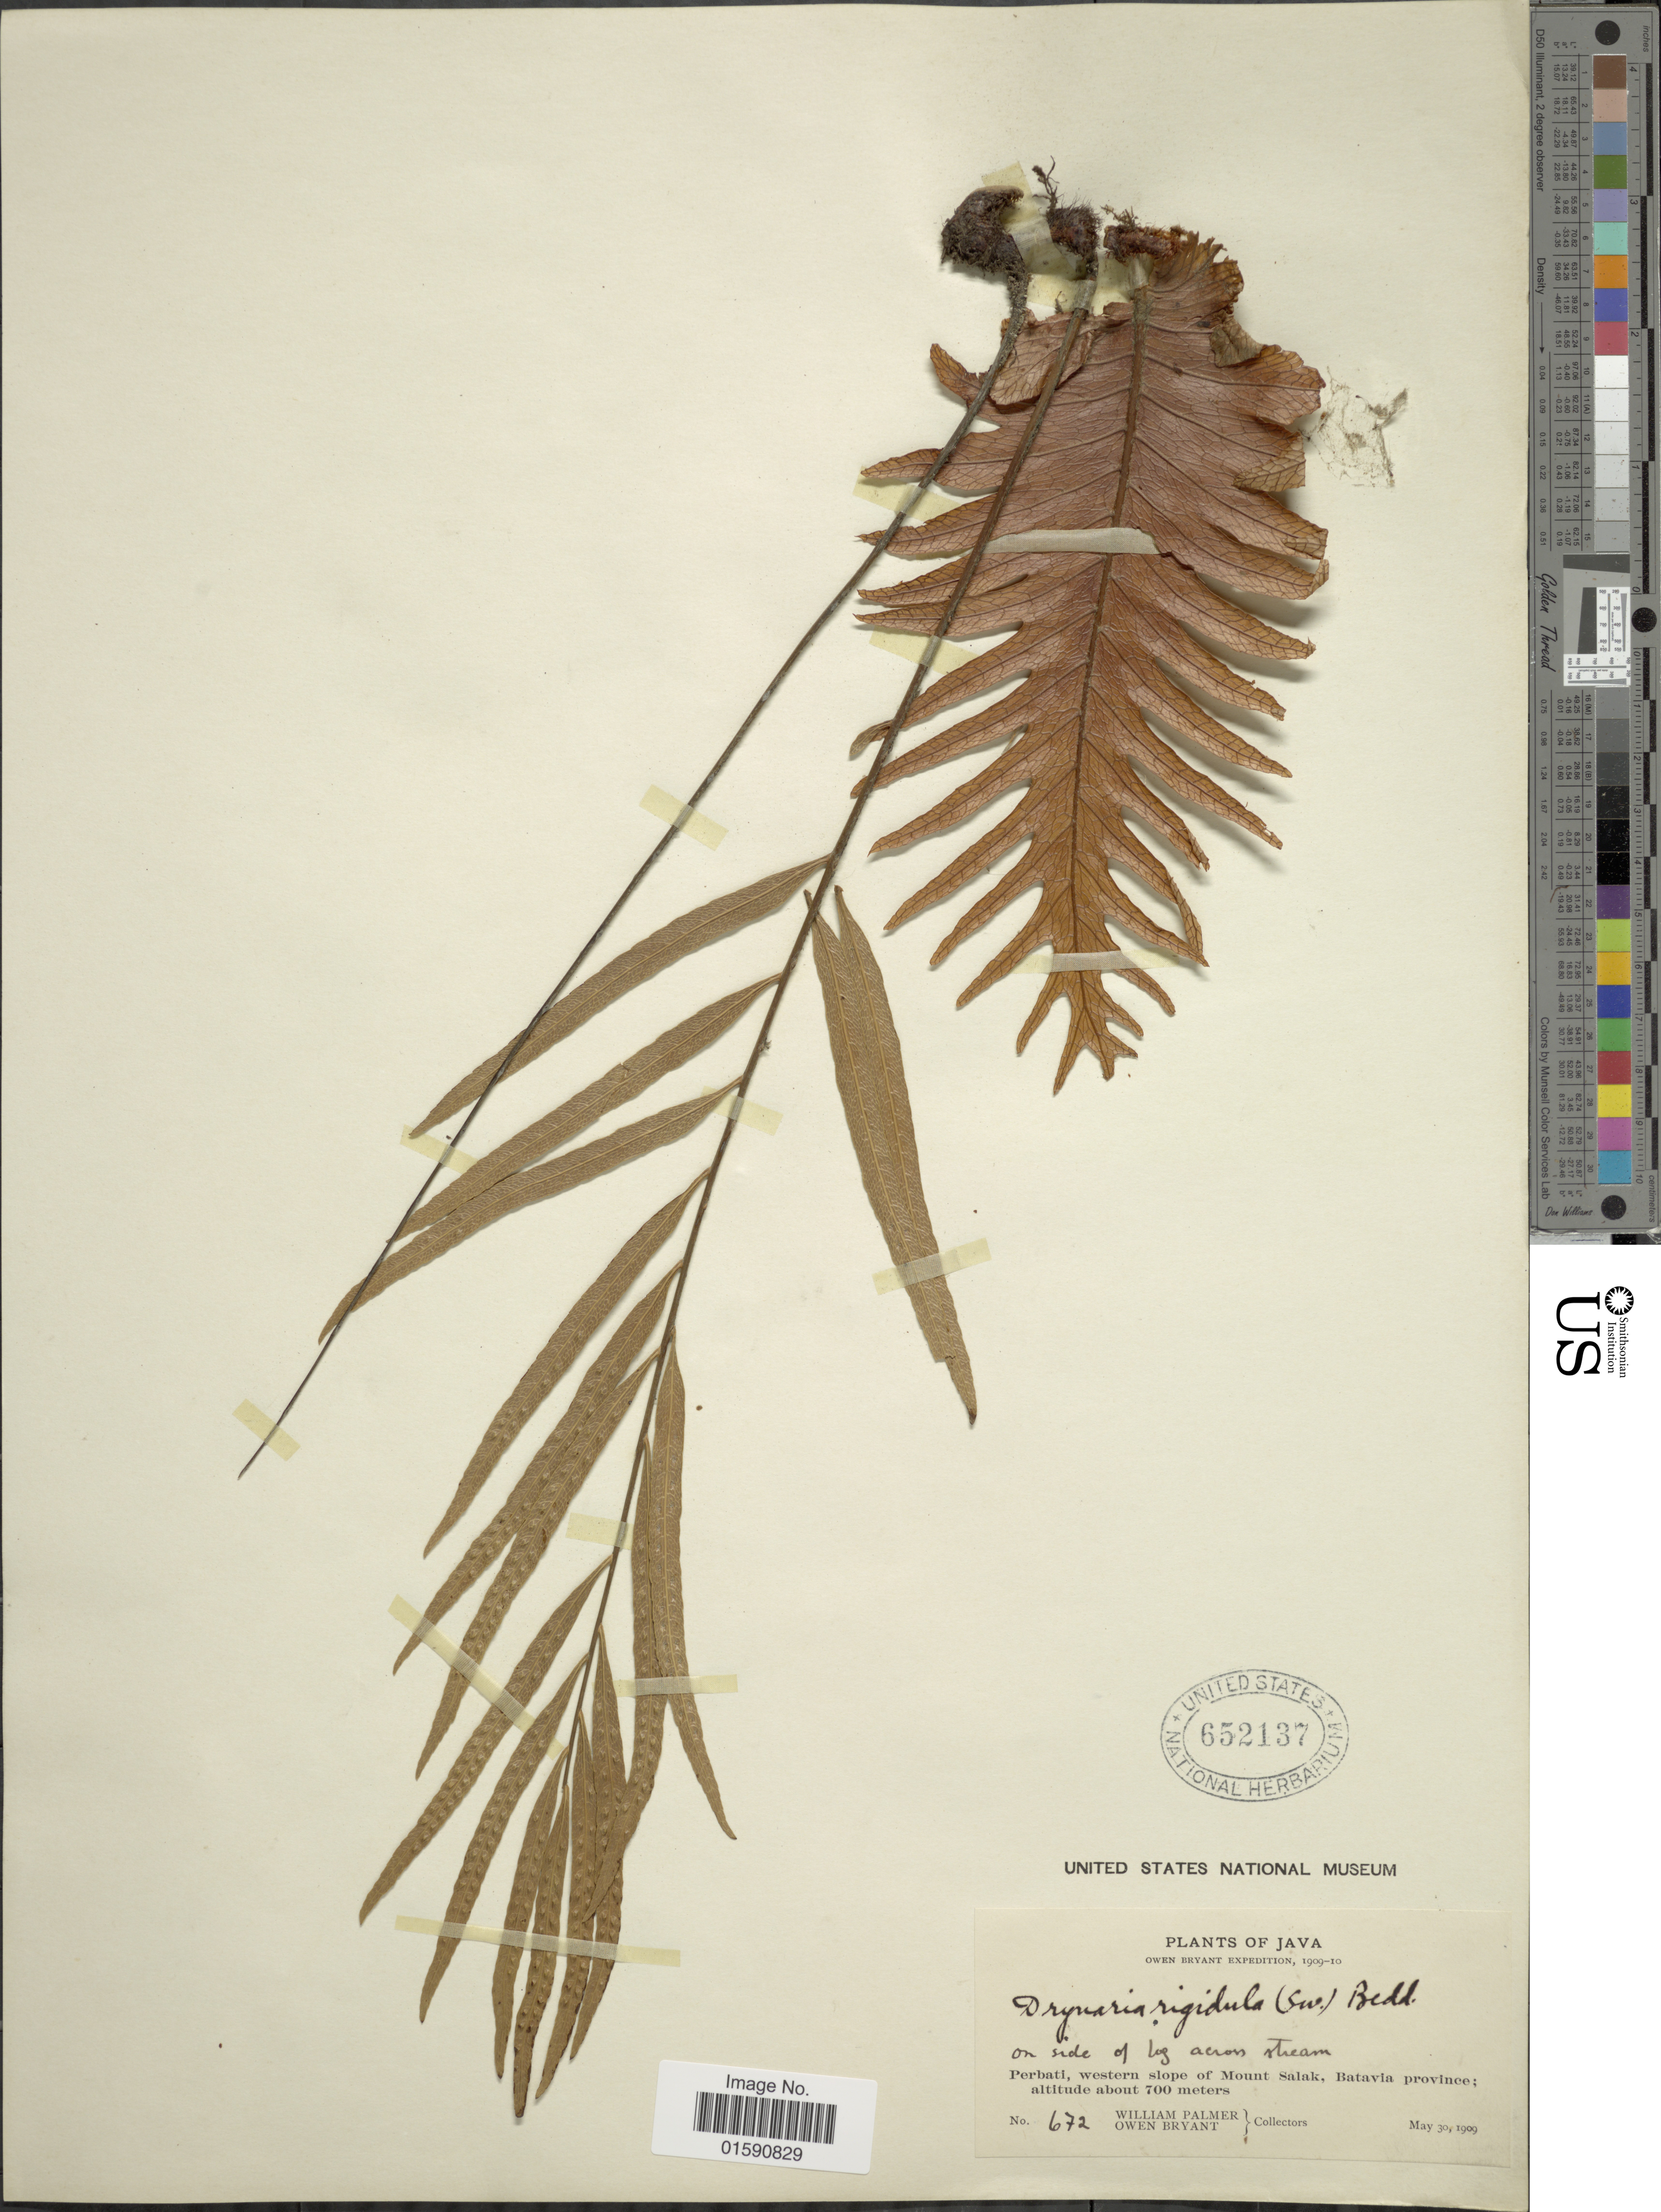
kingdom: Plantae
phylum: Tracheophyta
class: Polypodiopsida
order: Polypodiales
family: Polypodiaceae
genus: Drynaria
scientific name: Drynaria rigidula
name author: (Sw.) Bedd.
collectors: W. Palmer & O. Bryant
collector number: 672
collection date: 1909-05-30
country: Indonesia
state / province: Java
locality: Perbati, western slope of Mount salak, Batavia province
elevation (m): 700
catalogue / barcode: US 652137